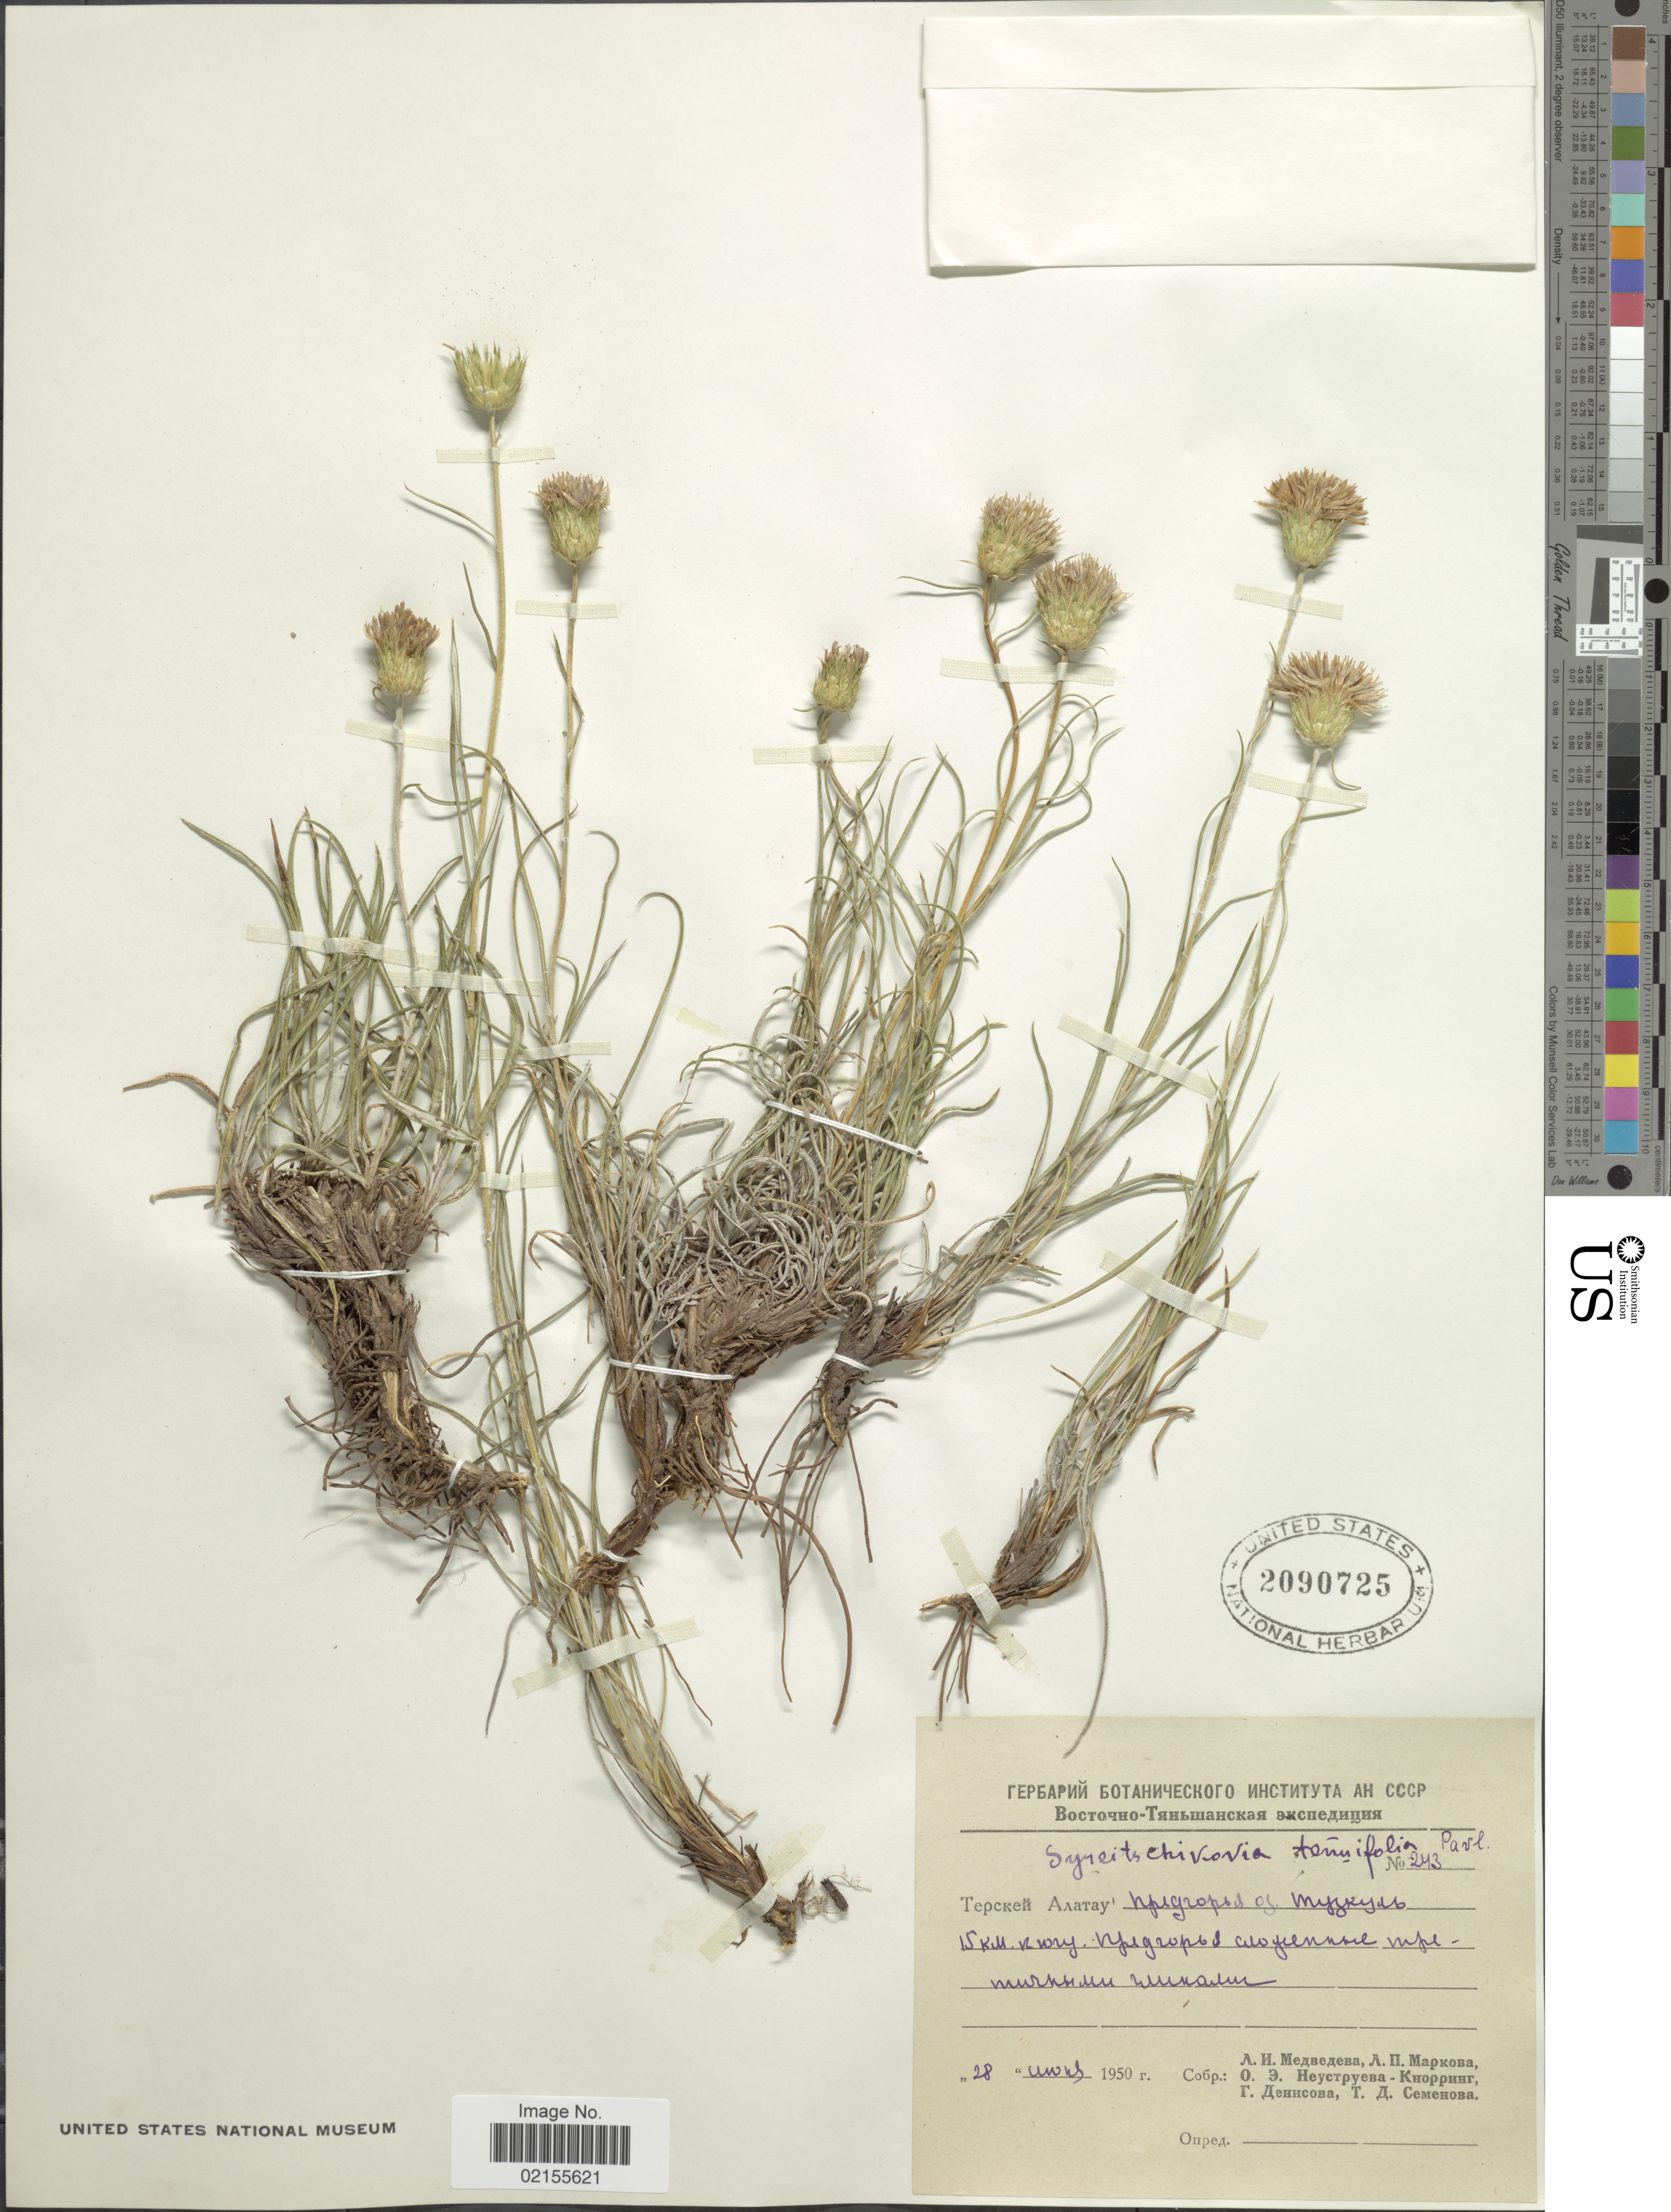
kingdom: Plantae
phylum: Tracheophyta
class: Magnoliopsida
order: Asterales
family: Asteraceae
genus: Syreitschikovia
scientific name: Syreitschikovia tenuifolia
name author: (Bong.) Pavlov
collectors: Collector illegible, Collector illegible, Collector illegible, Collector illegible & Collector illegible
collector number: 243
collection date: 1950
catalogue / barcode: US 2090725